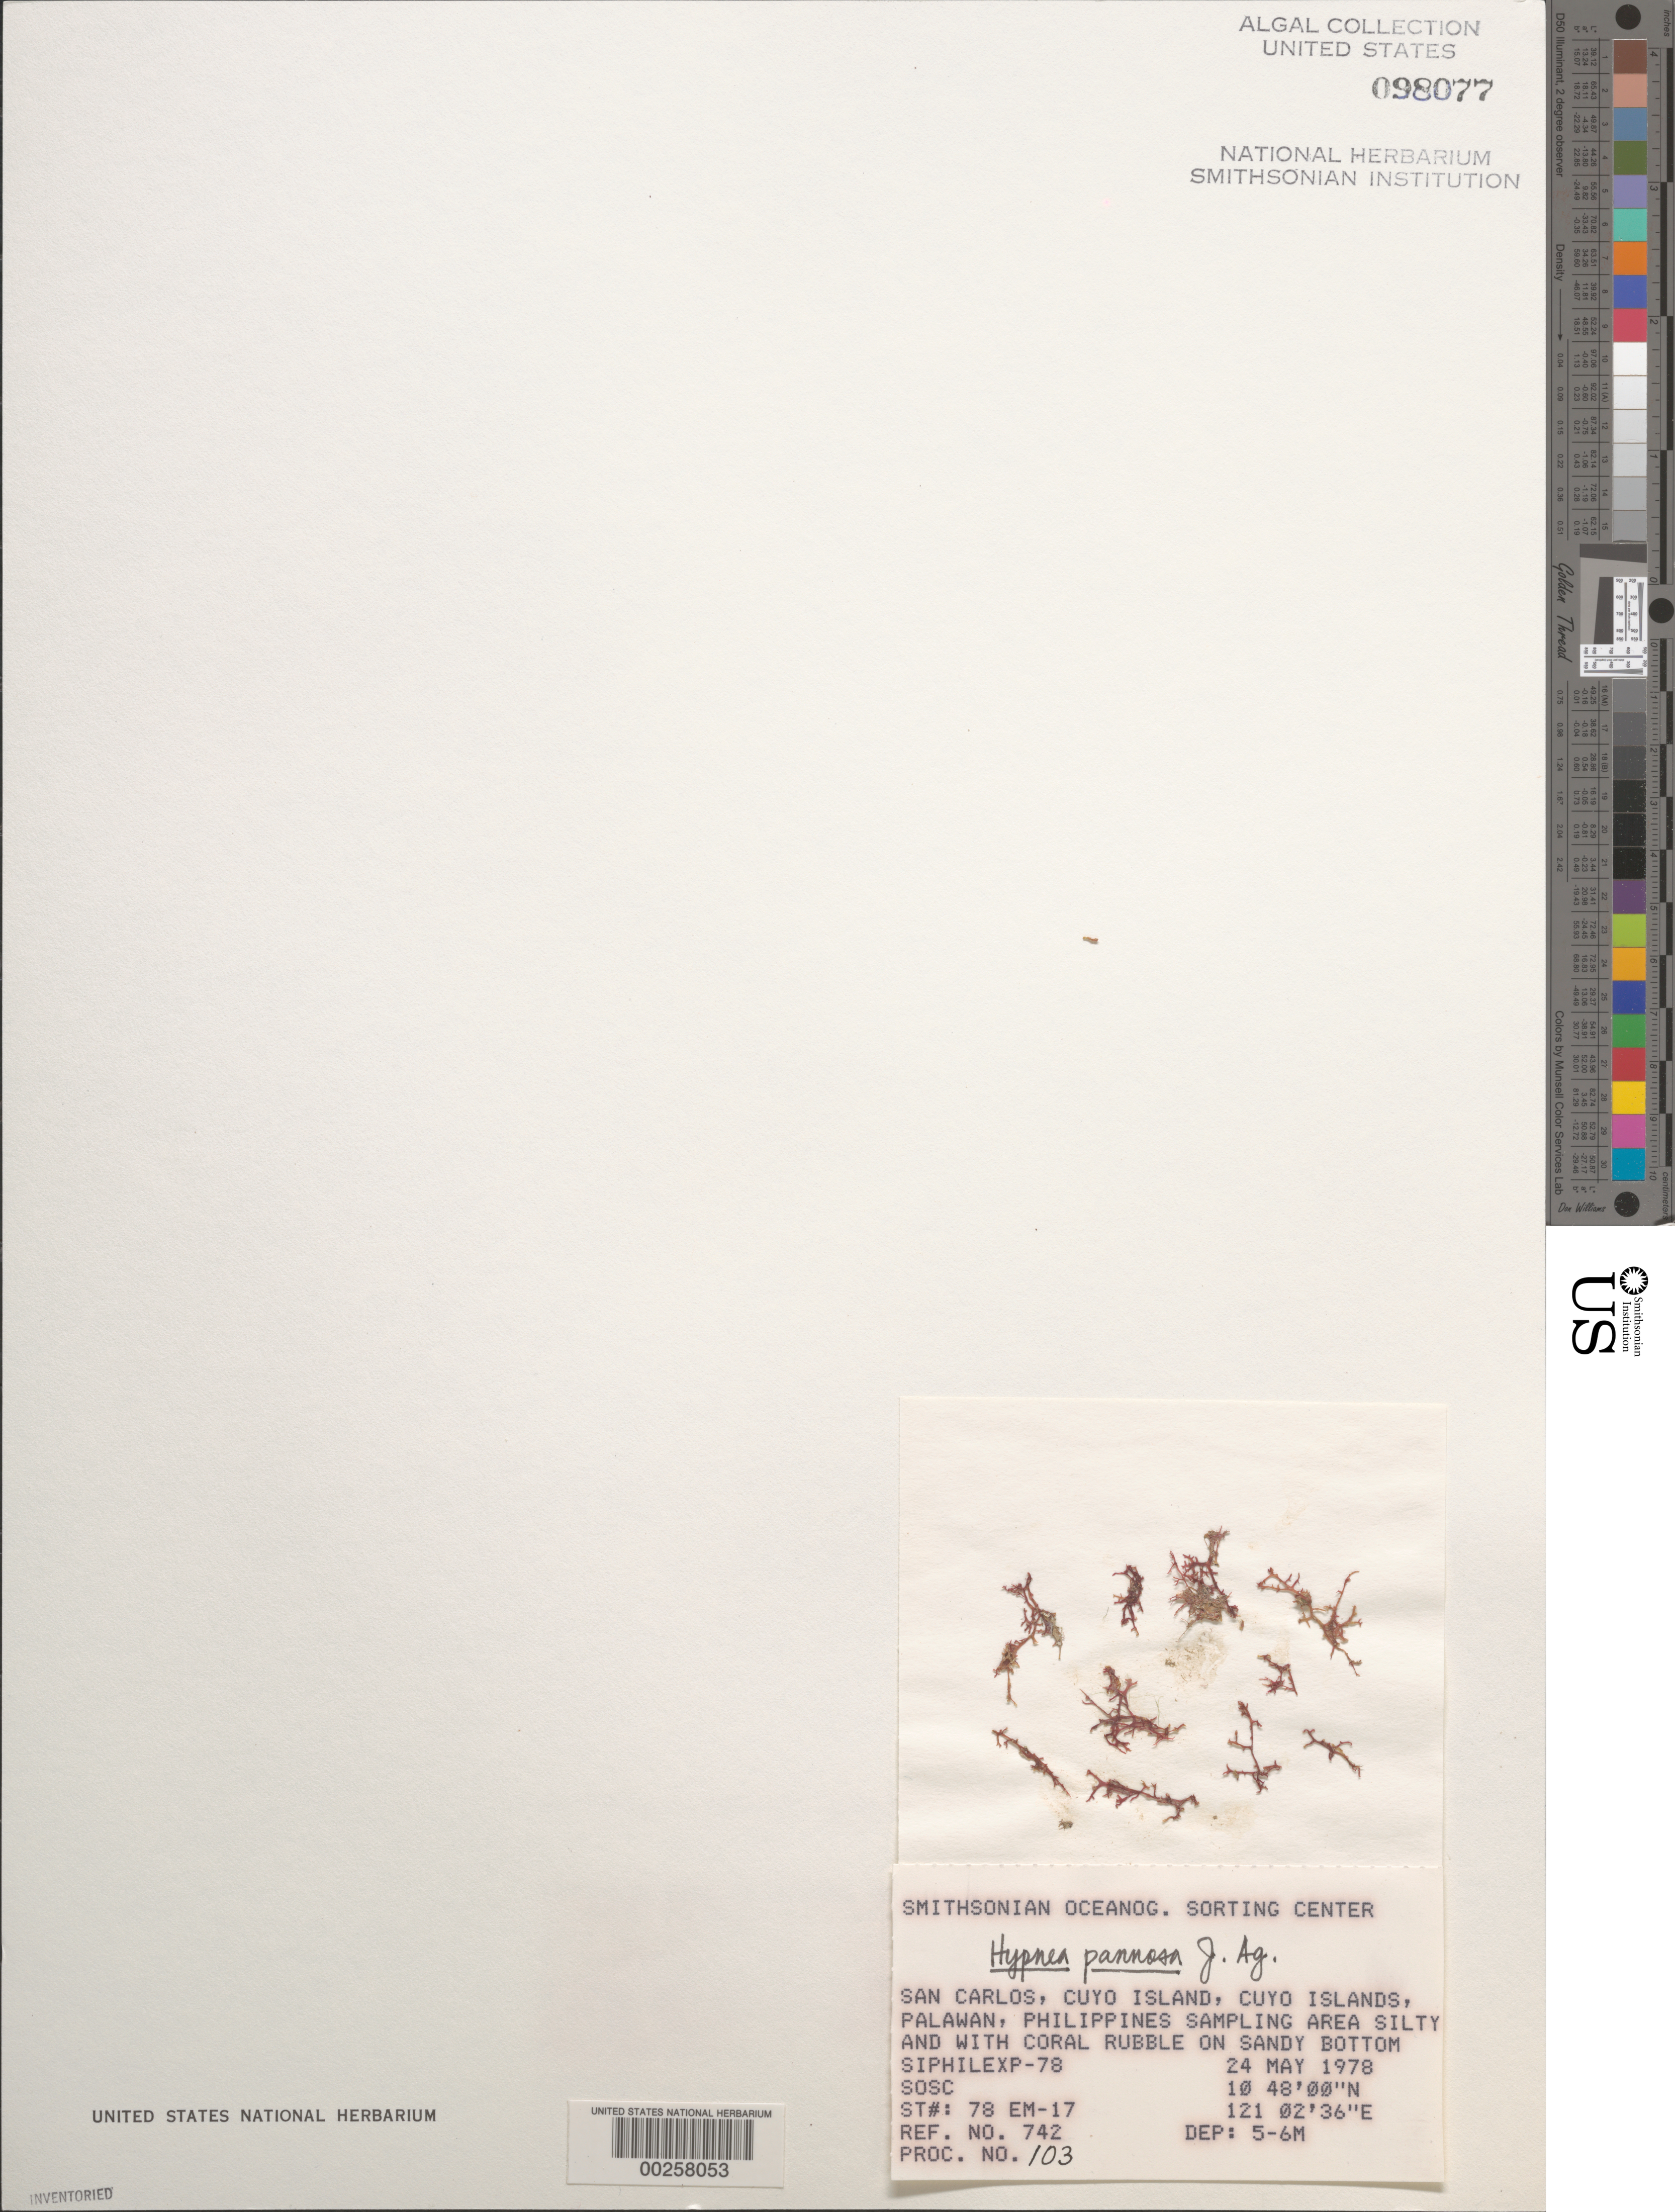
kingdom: Plantae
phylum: Rhodophyta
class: Florideophyceae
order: Gigartinales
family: Cystocloniaceae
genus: Hypnea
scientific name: Hypnea pannosa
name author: J. Agardh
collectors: SOSC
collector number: Station 78 EM-17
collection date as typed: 24 May 1978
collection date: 1978-05-24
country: Philippines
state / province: Mimaropa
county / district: Palawan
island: Cuyo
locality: San Carlos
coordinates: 10 48' 00" N, 121 02' 36" E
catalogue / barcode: US 98077